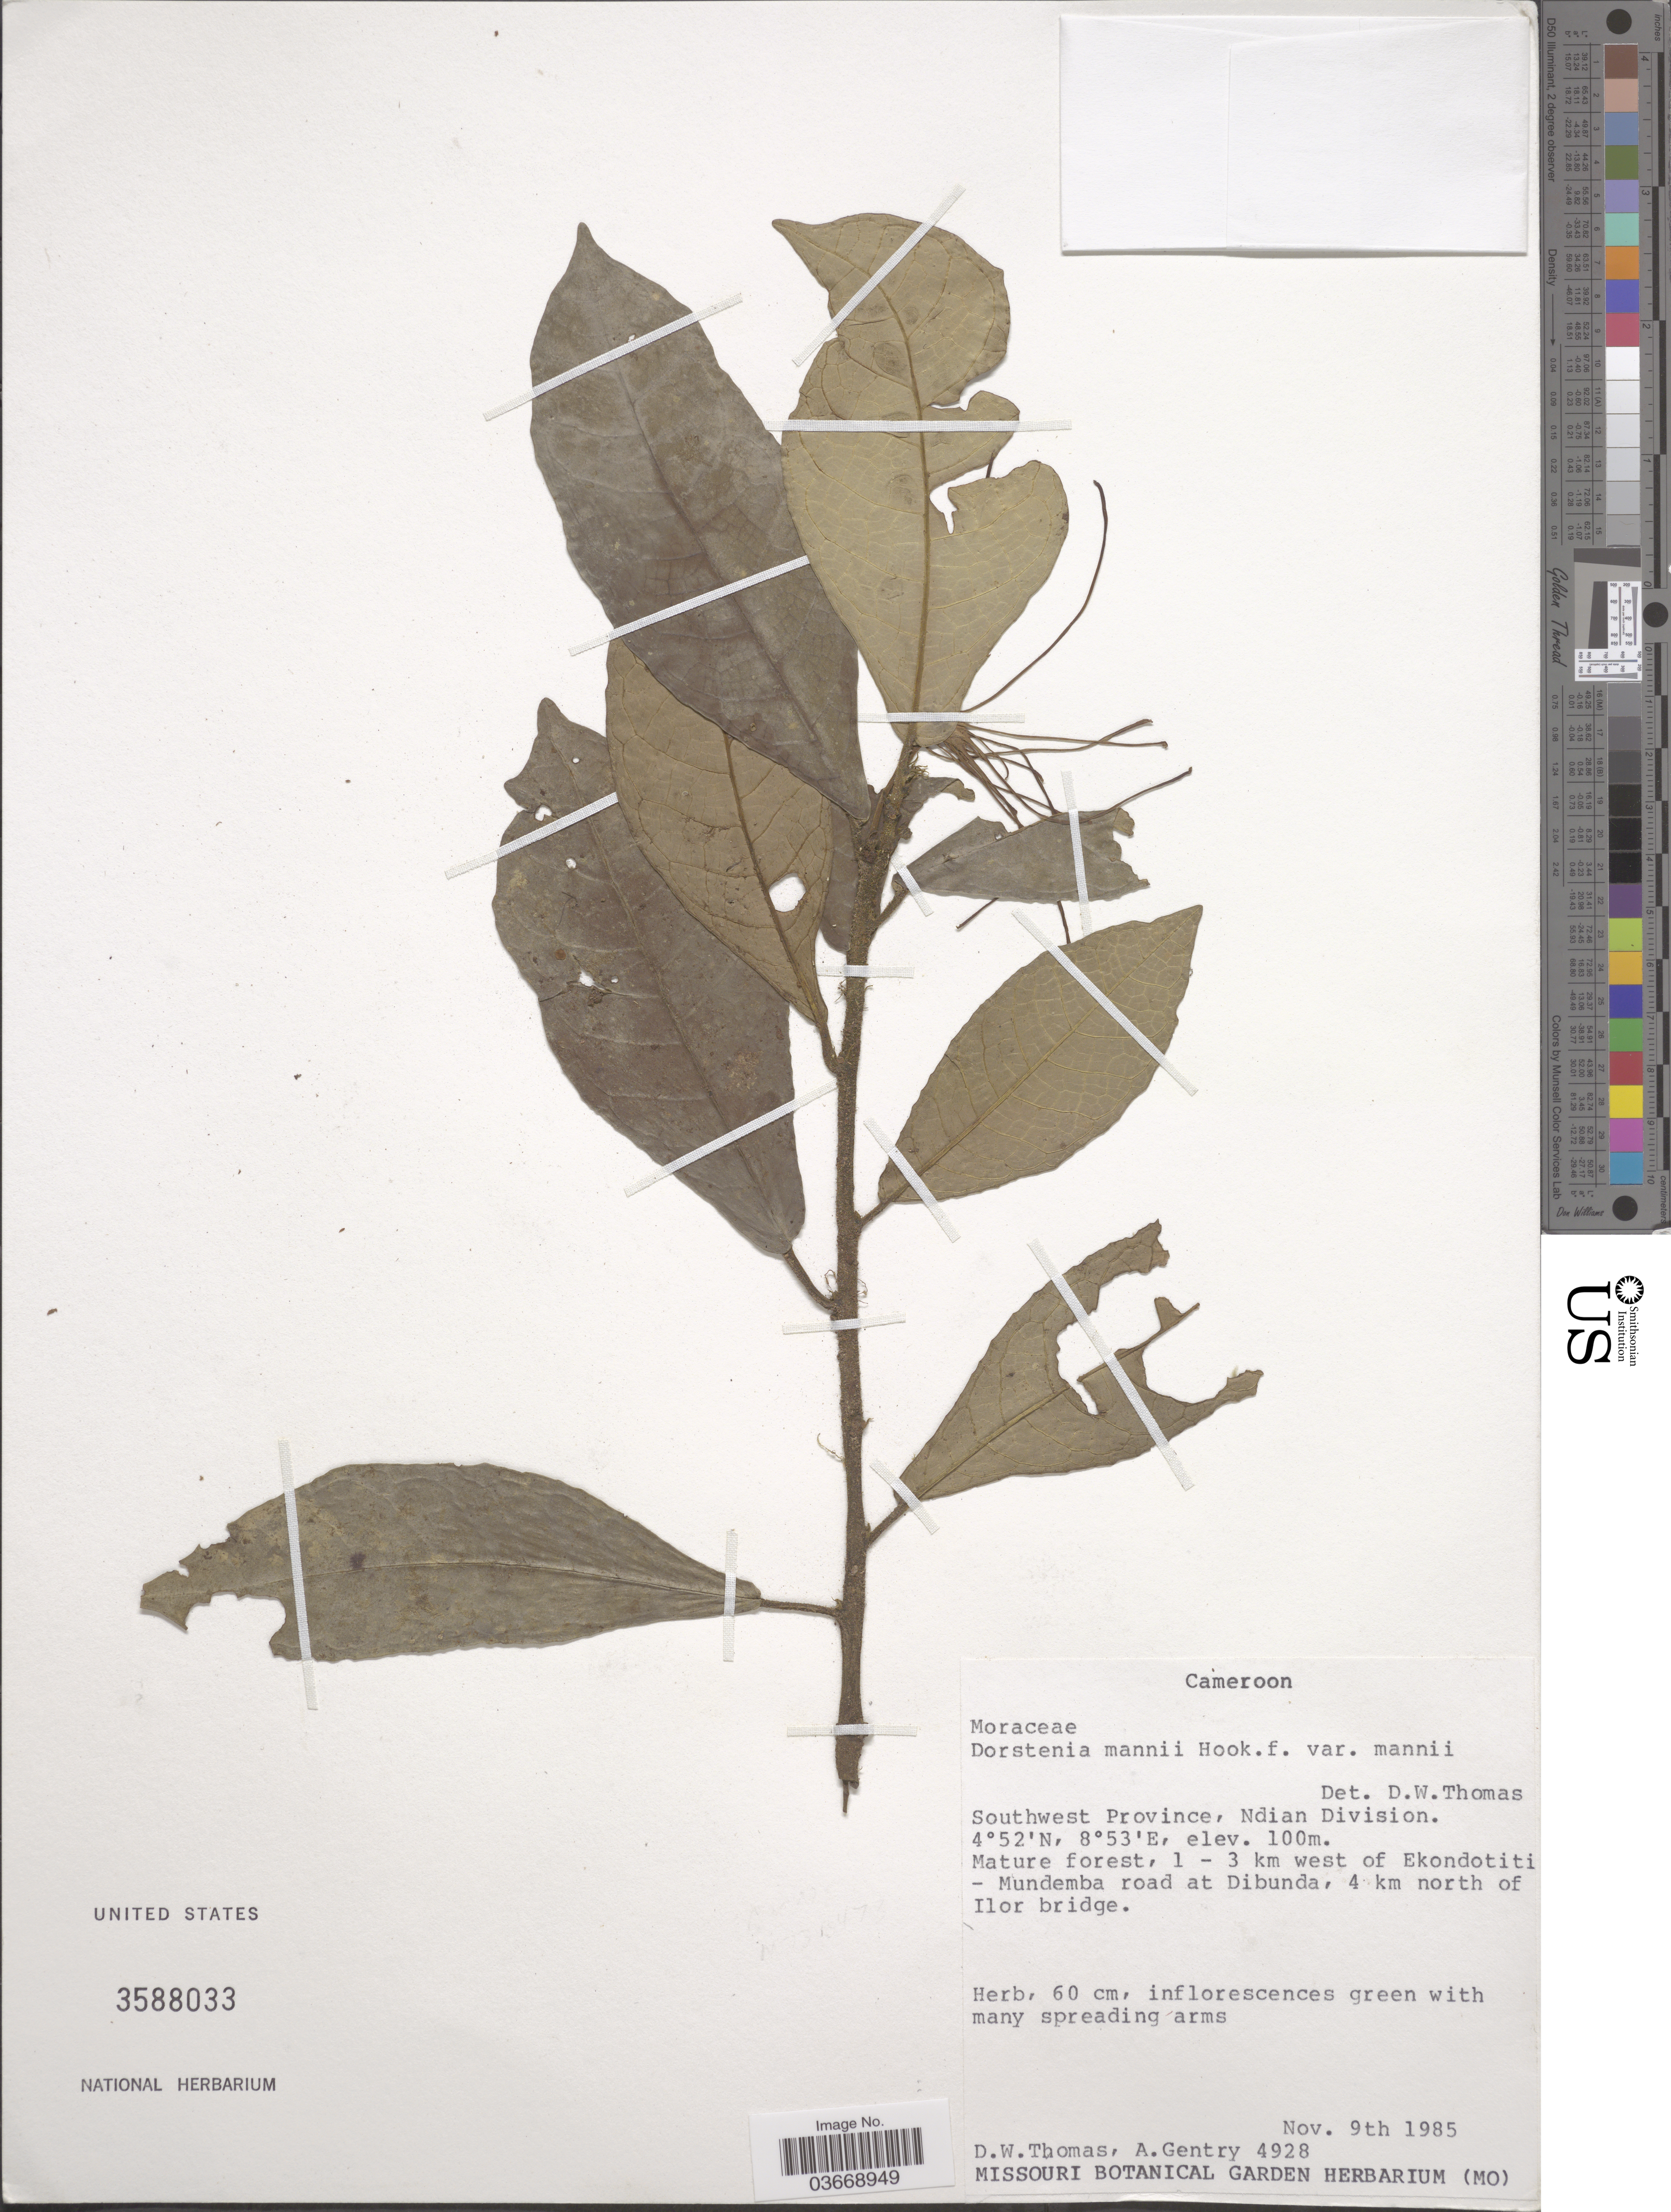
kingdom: Plantae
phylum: Tracheophyta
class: Magnoliopsida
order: Rosales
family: Moraceae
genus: Dorstenia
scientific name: Dorstenia mannii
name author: Hook. f.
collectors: D. W. Thomas & A. H. Gentry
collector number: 4928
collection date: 1985-11-09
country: Cameroon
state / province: Sud-Ouest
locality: Southwest Province, Ndian Division. Mature forest, 1 - 3 km west of Ekondotiti - Mundemba road at Dibunda, 4 km north of Ilor bridge.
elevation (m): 100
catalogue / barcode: US 3588033